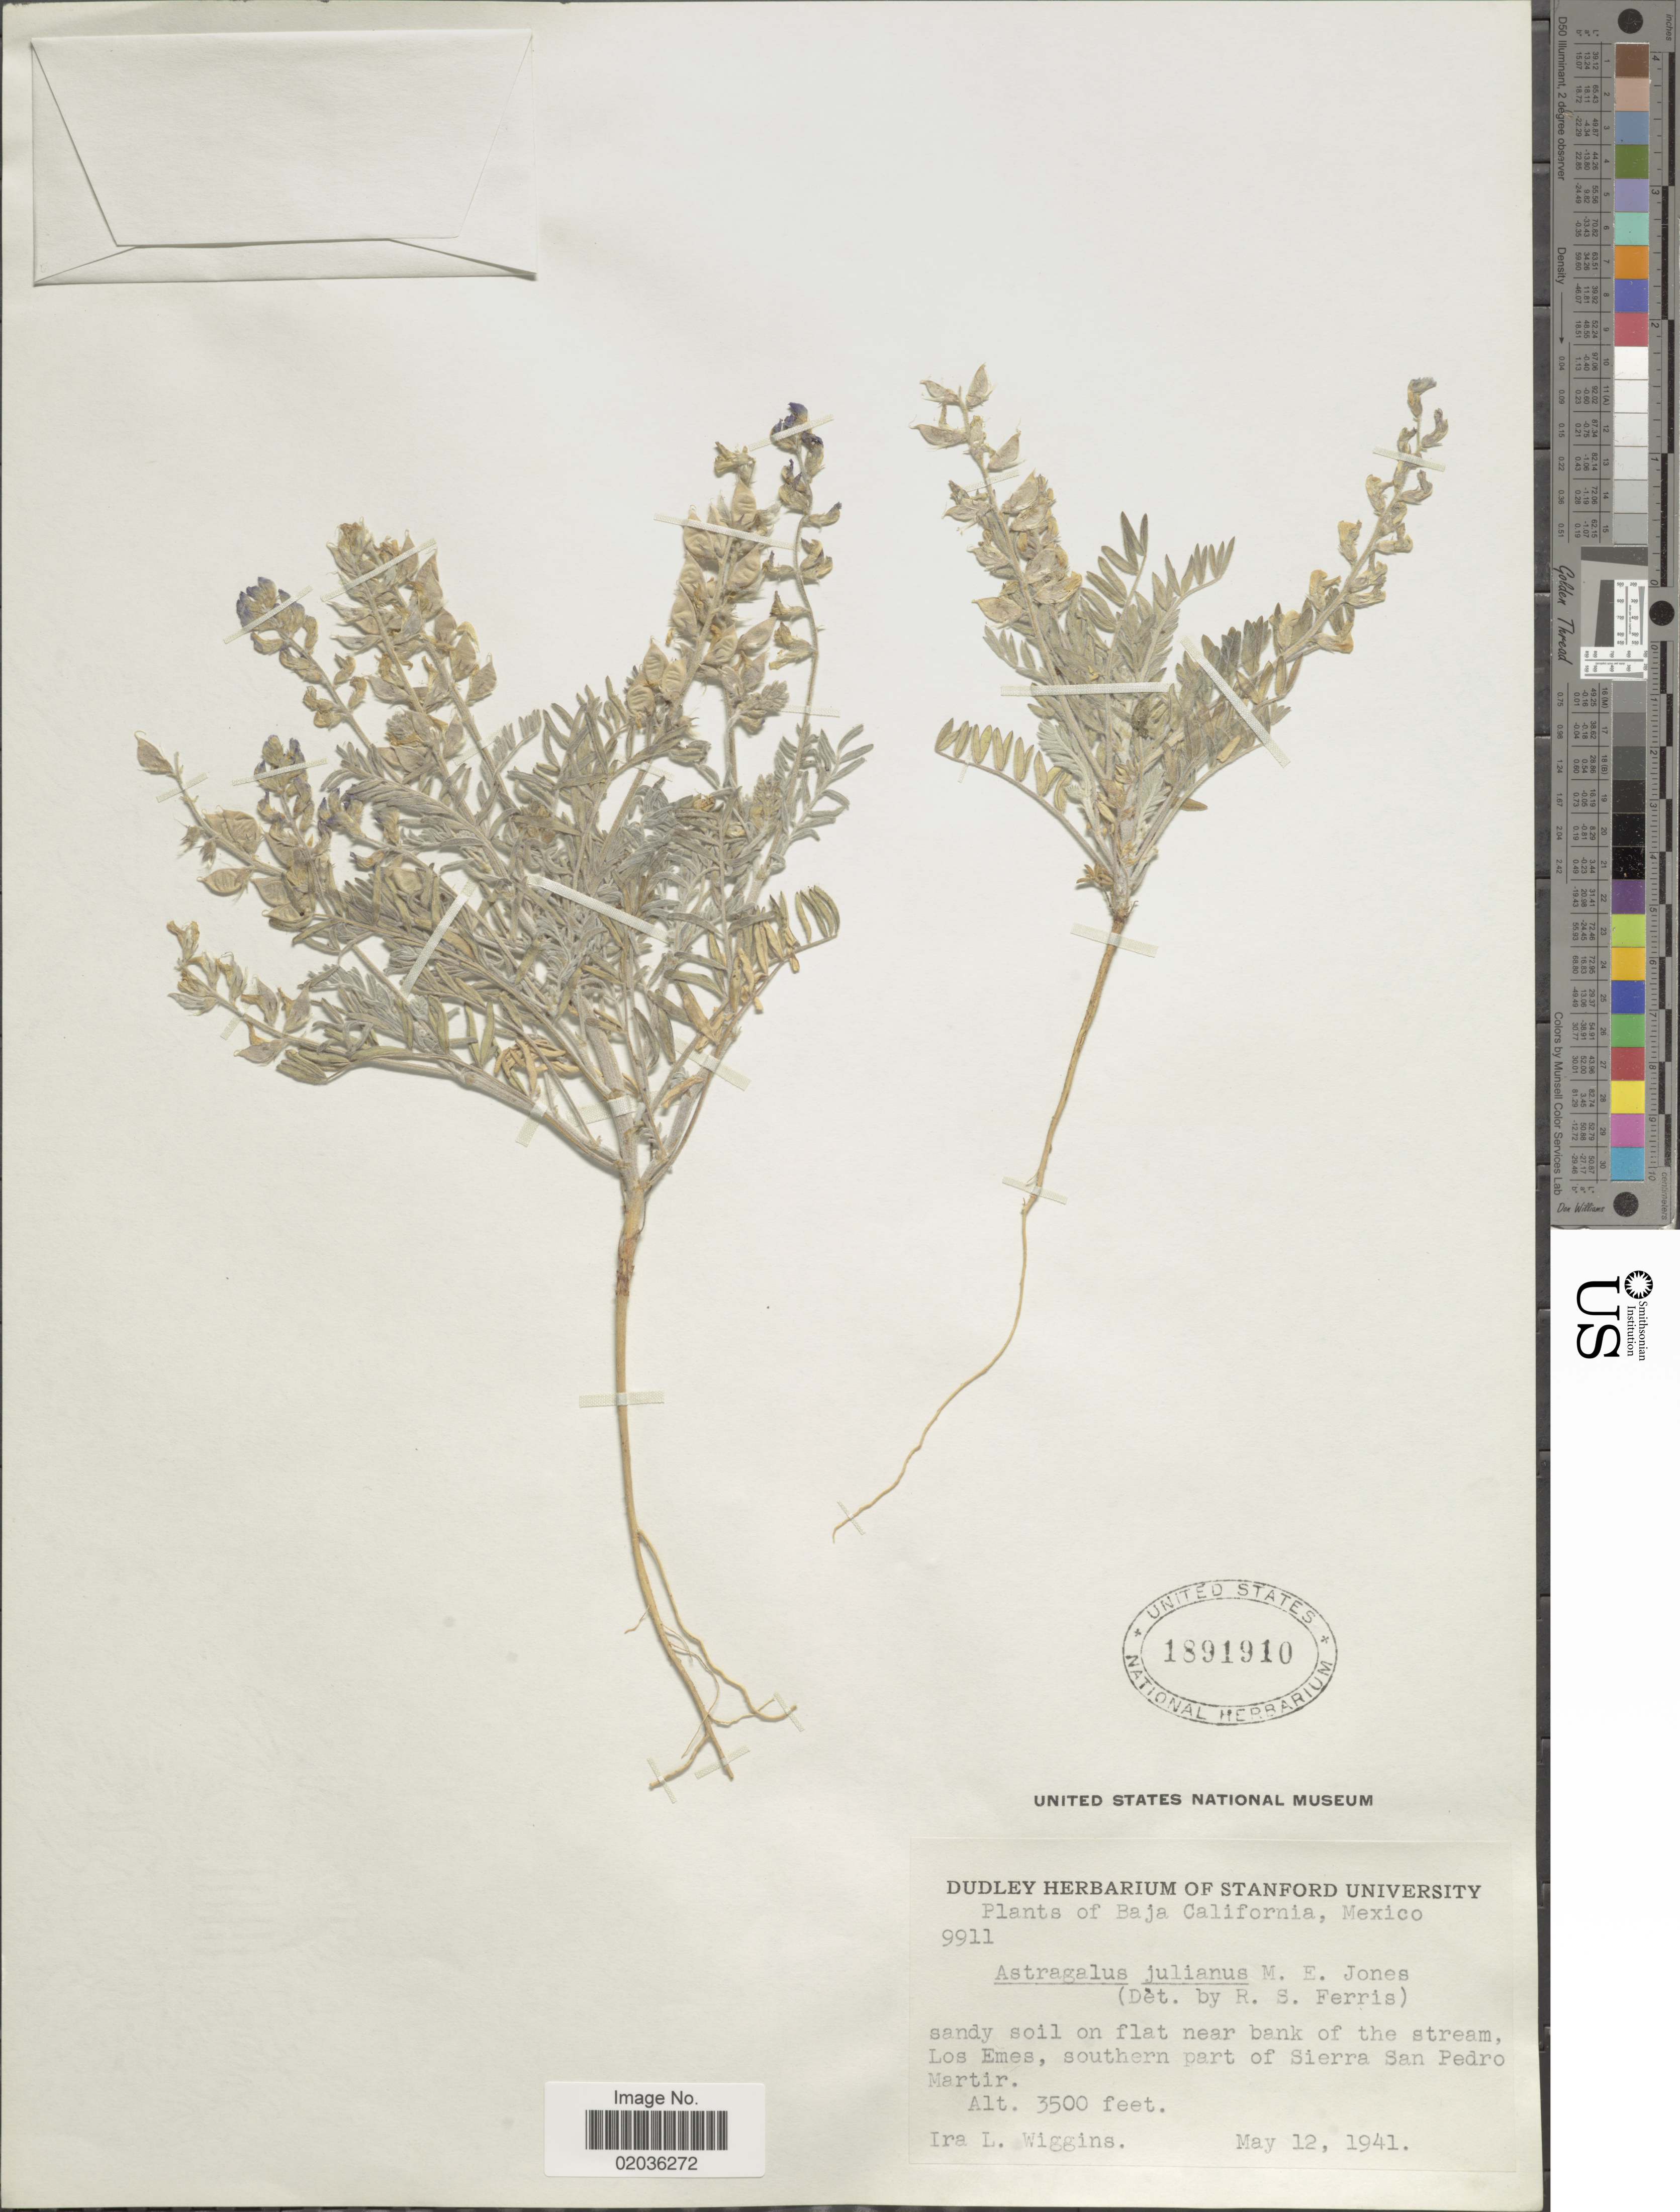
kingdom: Plantae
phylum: Tracheophyta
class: Magnoliopsida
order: Fabales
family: Fabaceae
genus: Astragalus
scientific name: Astragalus prorifer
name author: M.E. Jones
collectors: I. L. Wiggins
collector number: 9911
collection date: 1941-05-12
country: Mexico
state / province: Baja California Sur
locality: Sandy soil on flat near bank of the stream, Los Emers, southern park of Sierra San Pedro Martir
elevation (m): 1067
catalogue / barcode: US 1891910